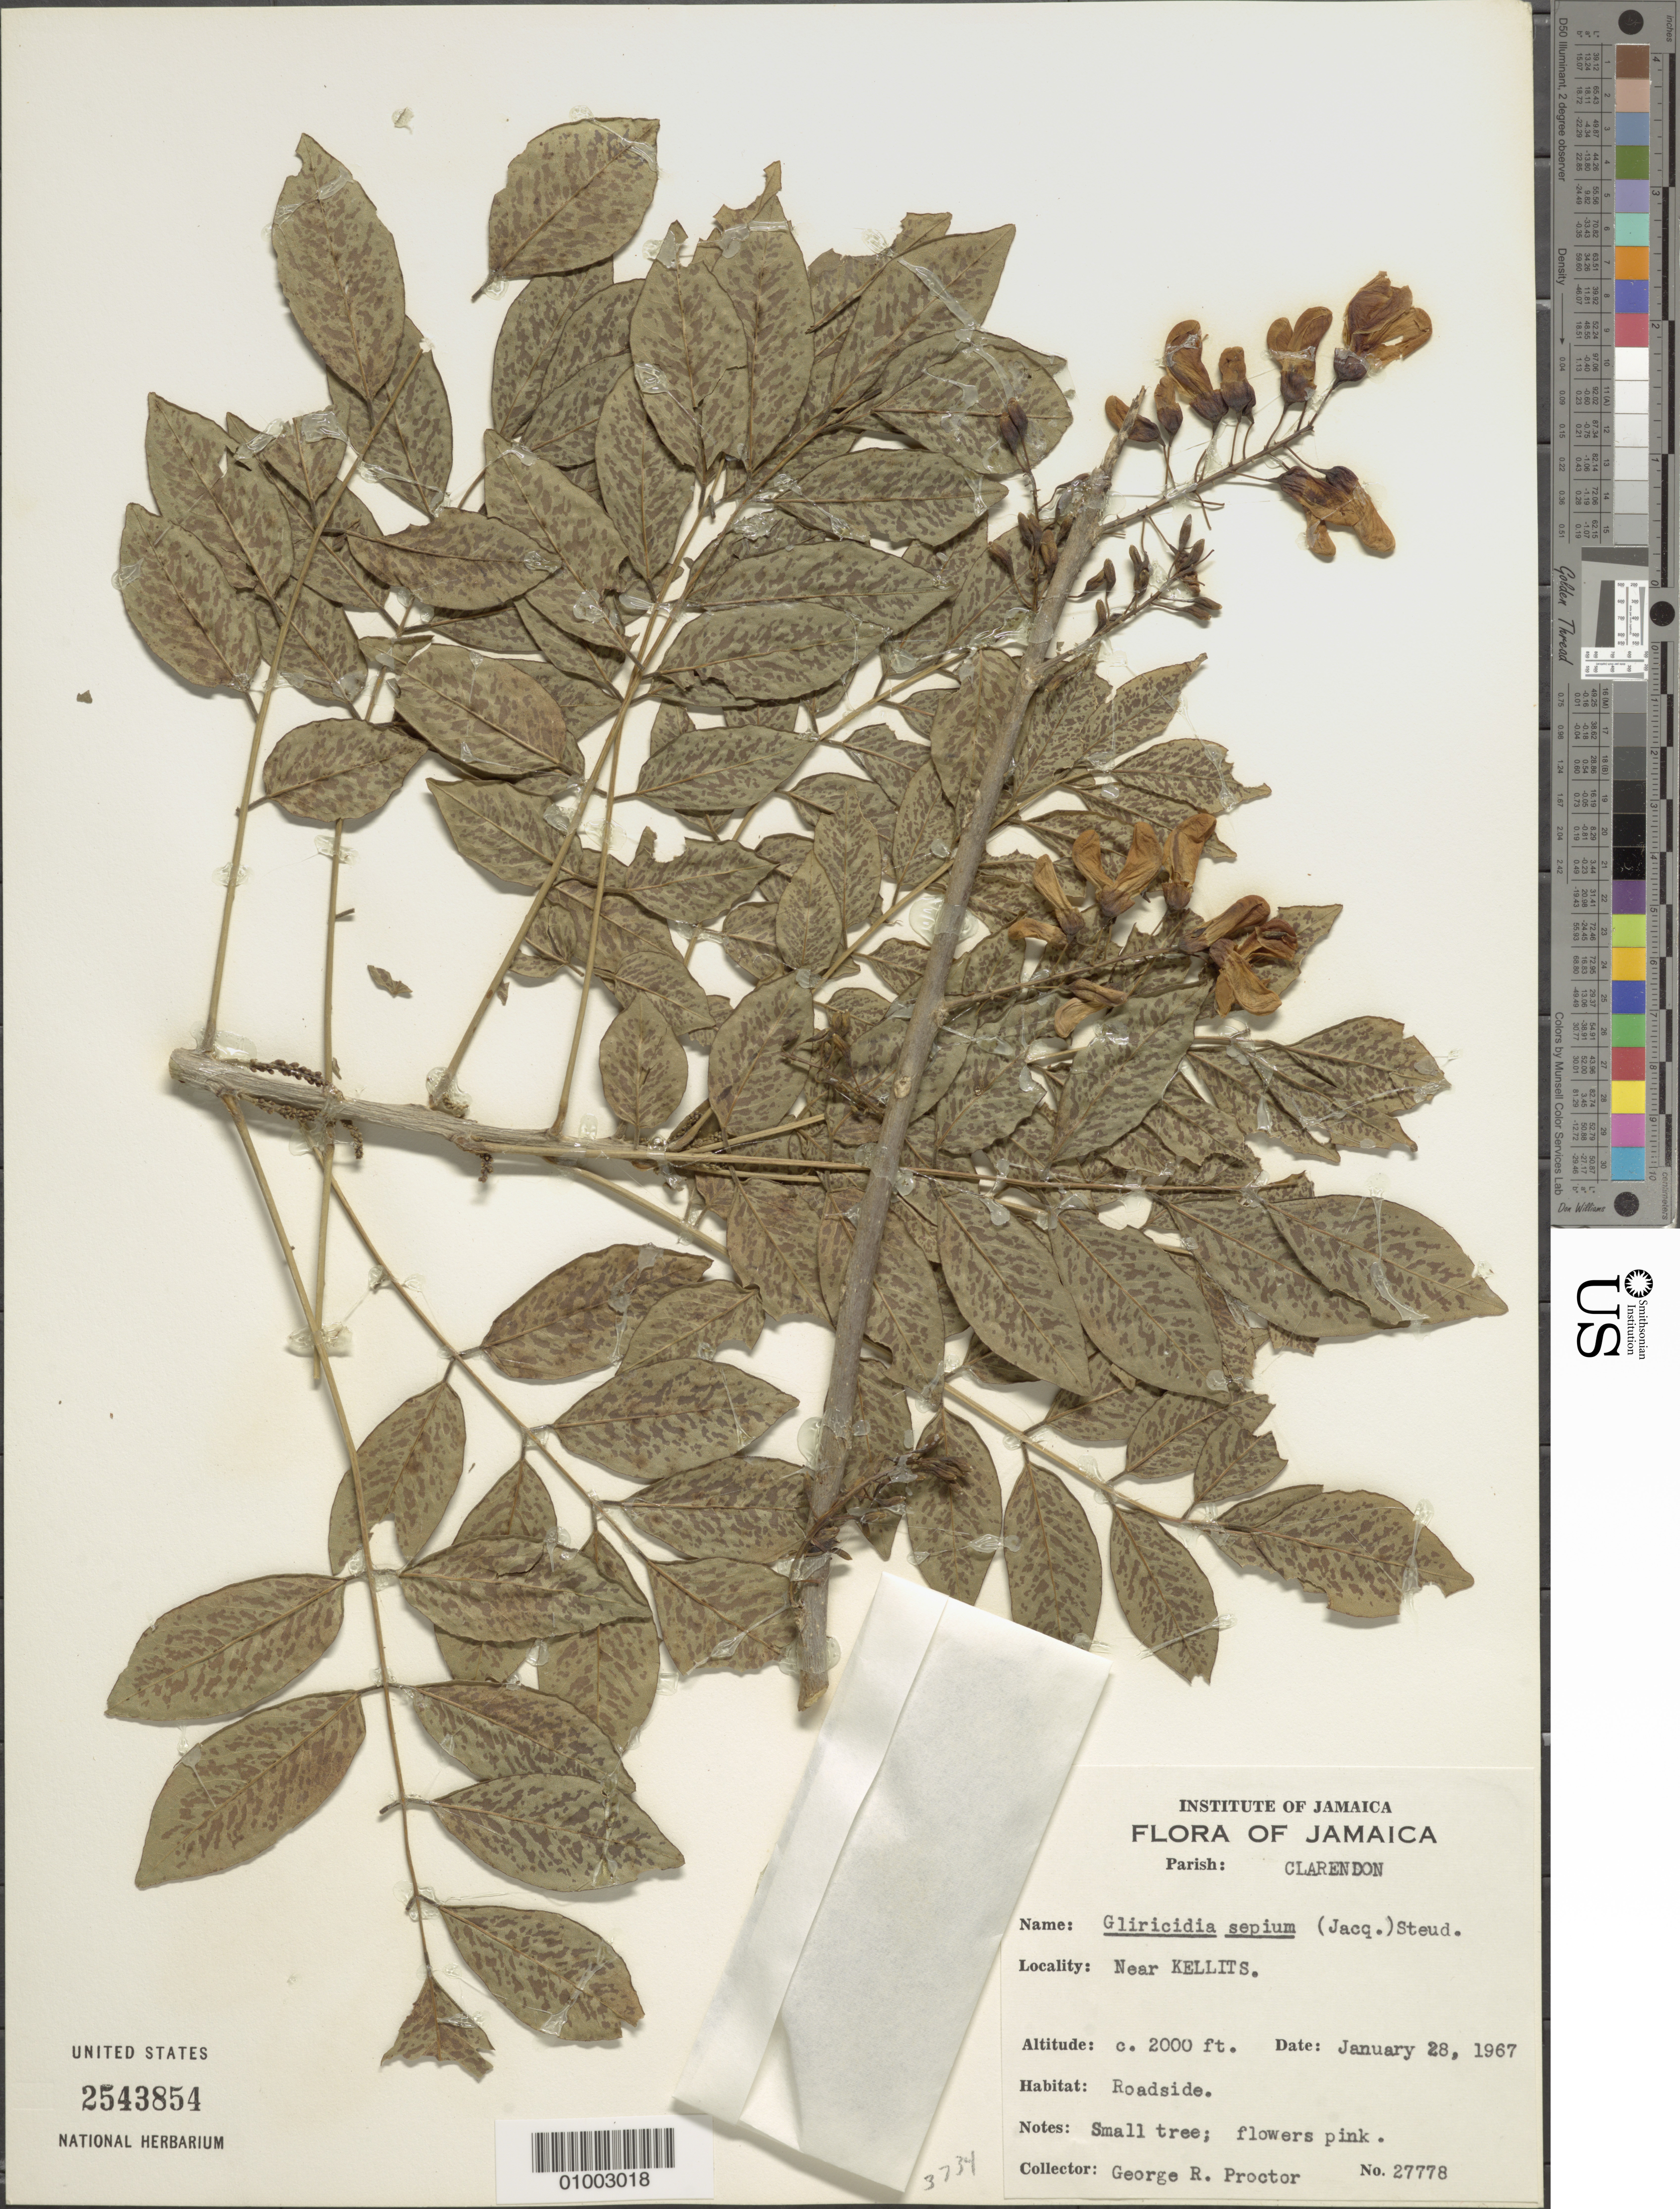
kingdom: Plantae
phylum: Tracheophyta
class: Magnoliopsida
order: Fabales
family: Fabaceae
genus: Gliricidia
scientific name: Gliricidia sepium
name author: (Jacq.) Kunth ex Walp.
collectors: G. R. Proctor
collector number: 27778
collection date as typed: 28 Jan 1967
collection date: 1967-01-28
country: Jamaica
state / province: Clarendon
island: Jamaica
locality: Near Kellits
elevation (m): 610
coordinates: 0 N, 0 E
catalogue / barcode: US 2543854